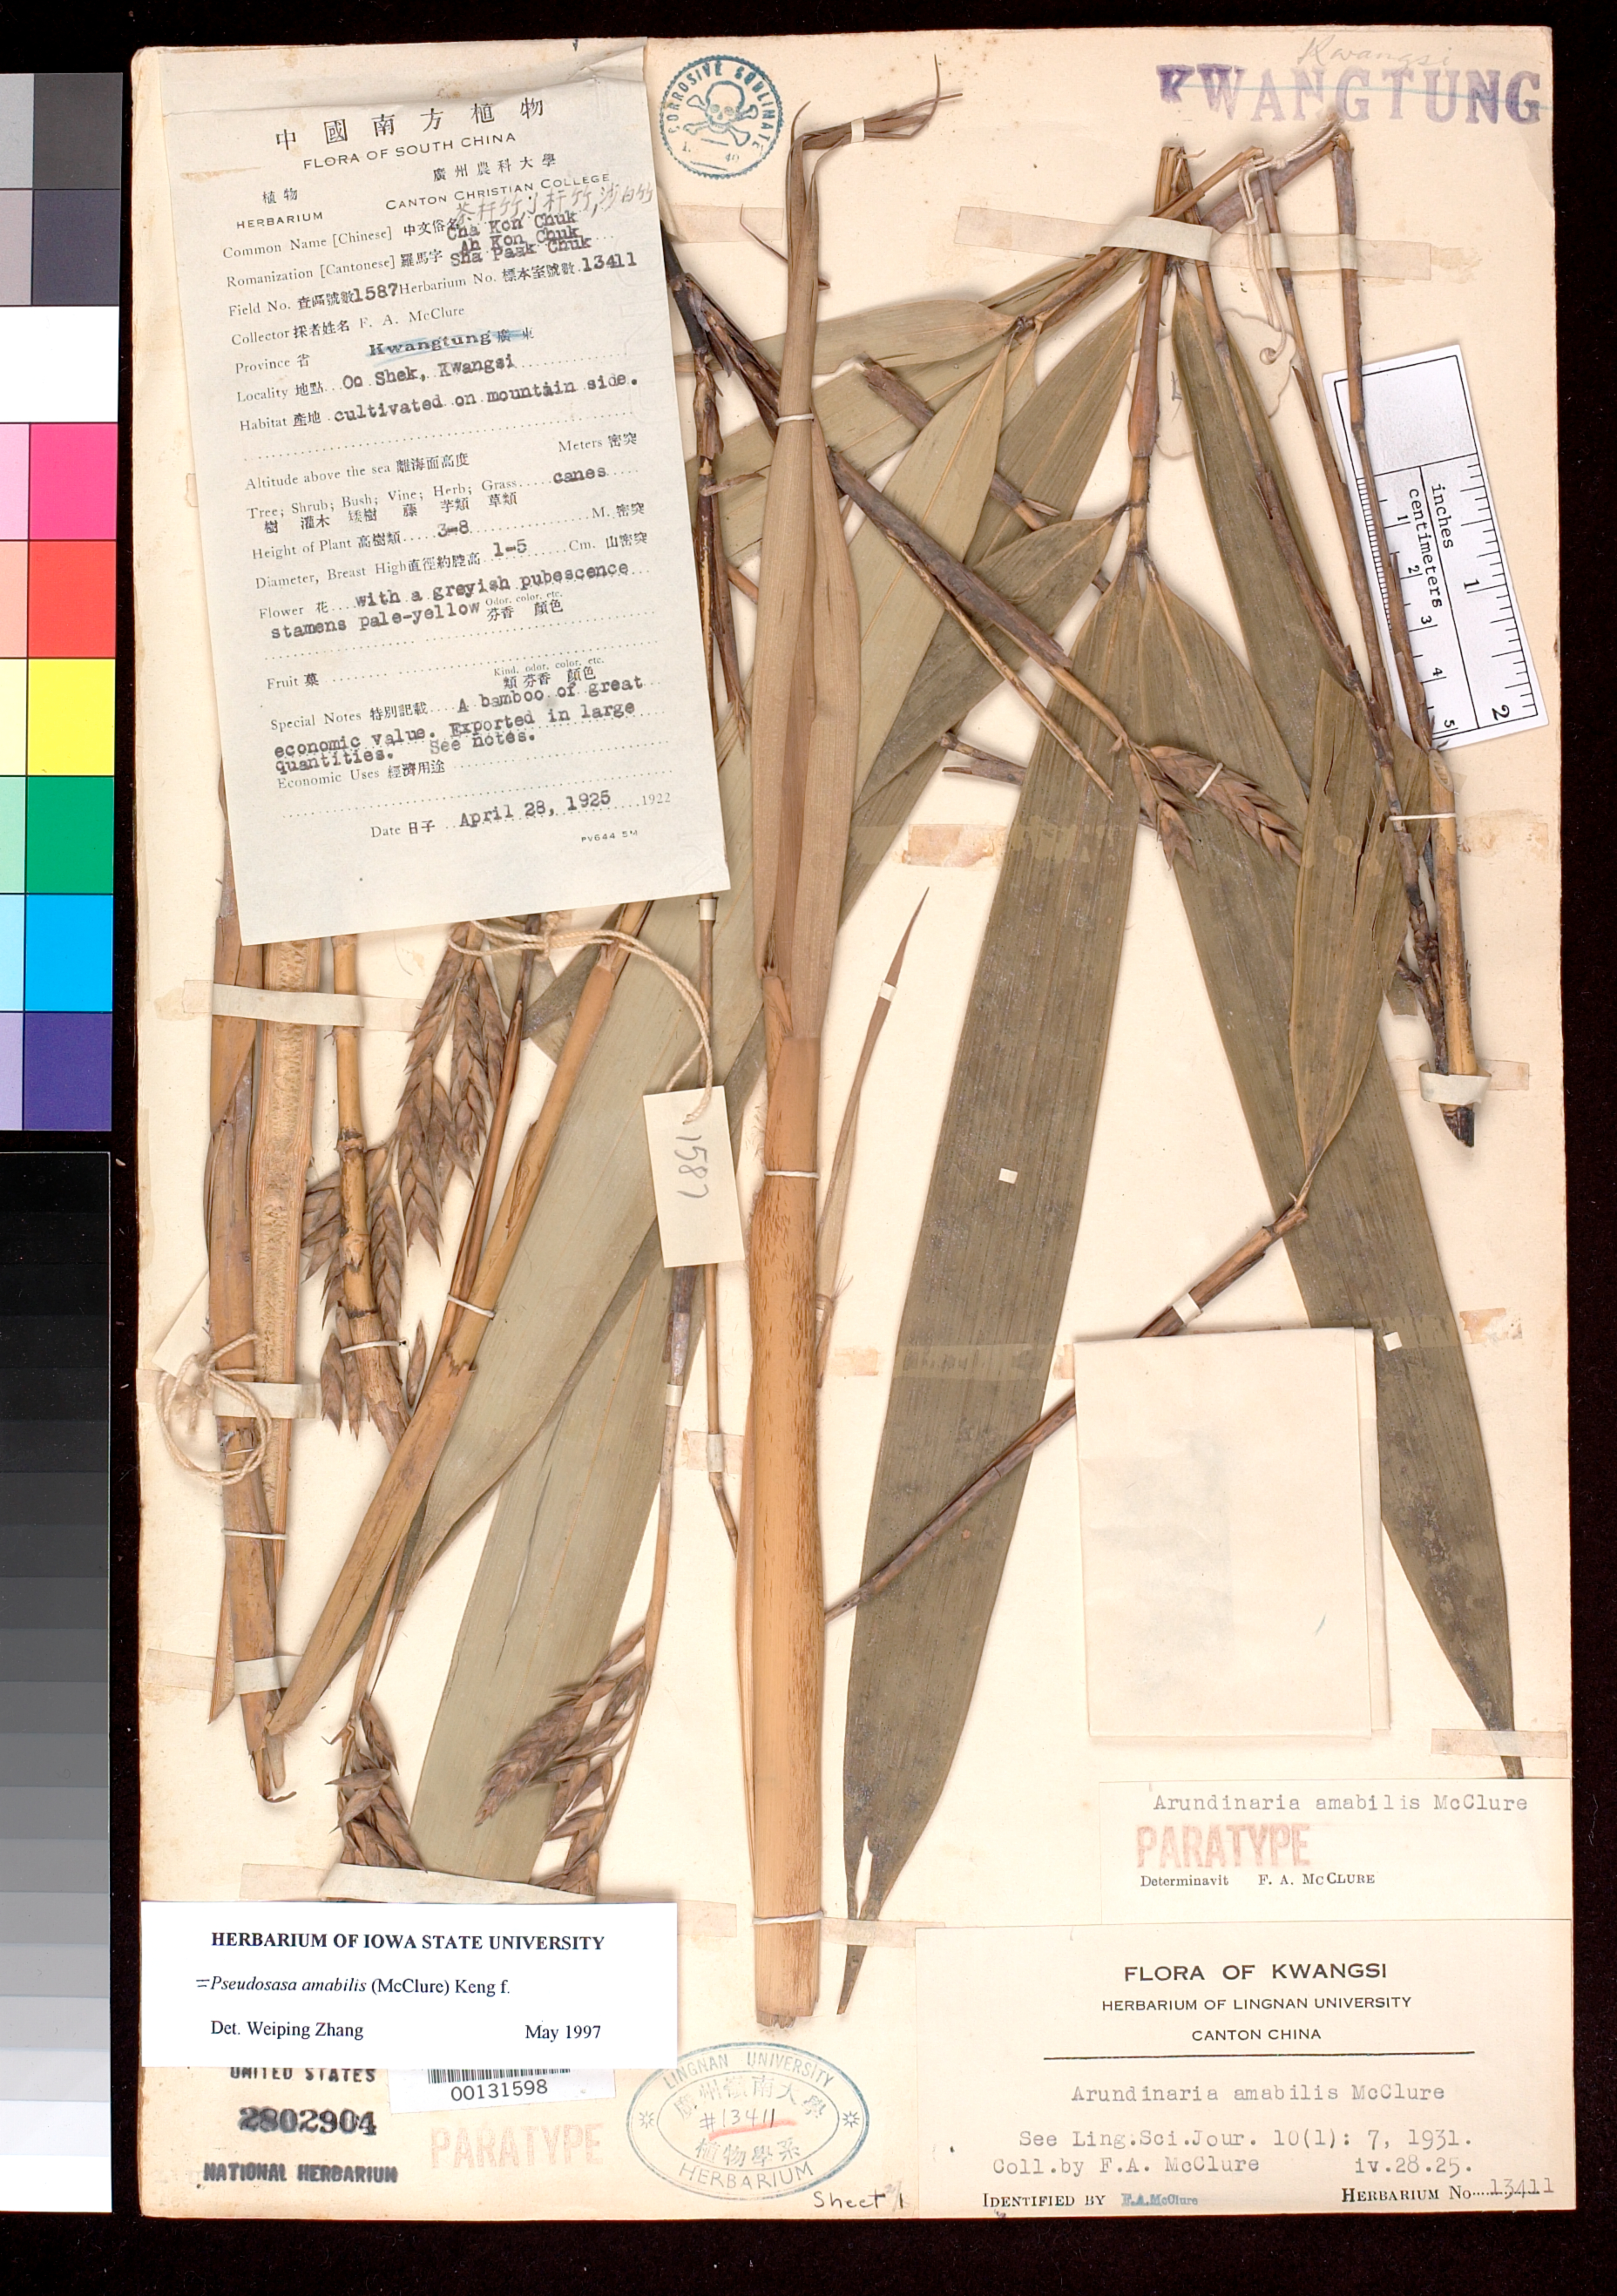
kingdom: Plantae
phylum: Tracheophyta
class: Liliopsida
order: Poales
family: Poaceae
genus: Arundinaria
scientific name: Arundinaria amabilis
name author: McClure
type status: Paratype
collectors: F. A. McClure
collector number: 1587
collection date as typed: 07 Apr 1925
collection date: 1925-04-07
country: China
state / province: Guangxi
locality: Oo Shek, above au Tsai.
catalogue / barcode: US 2802904